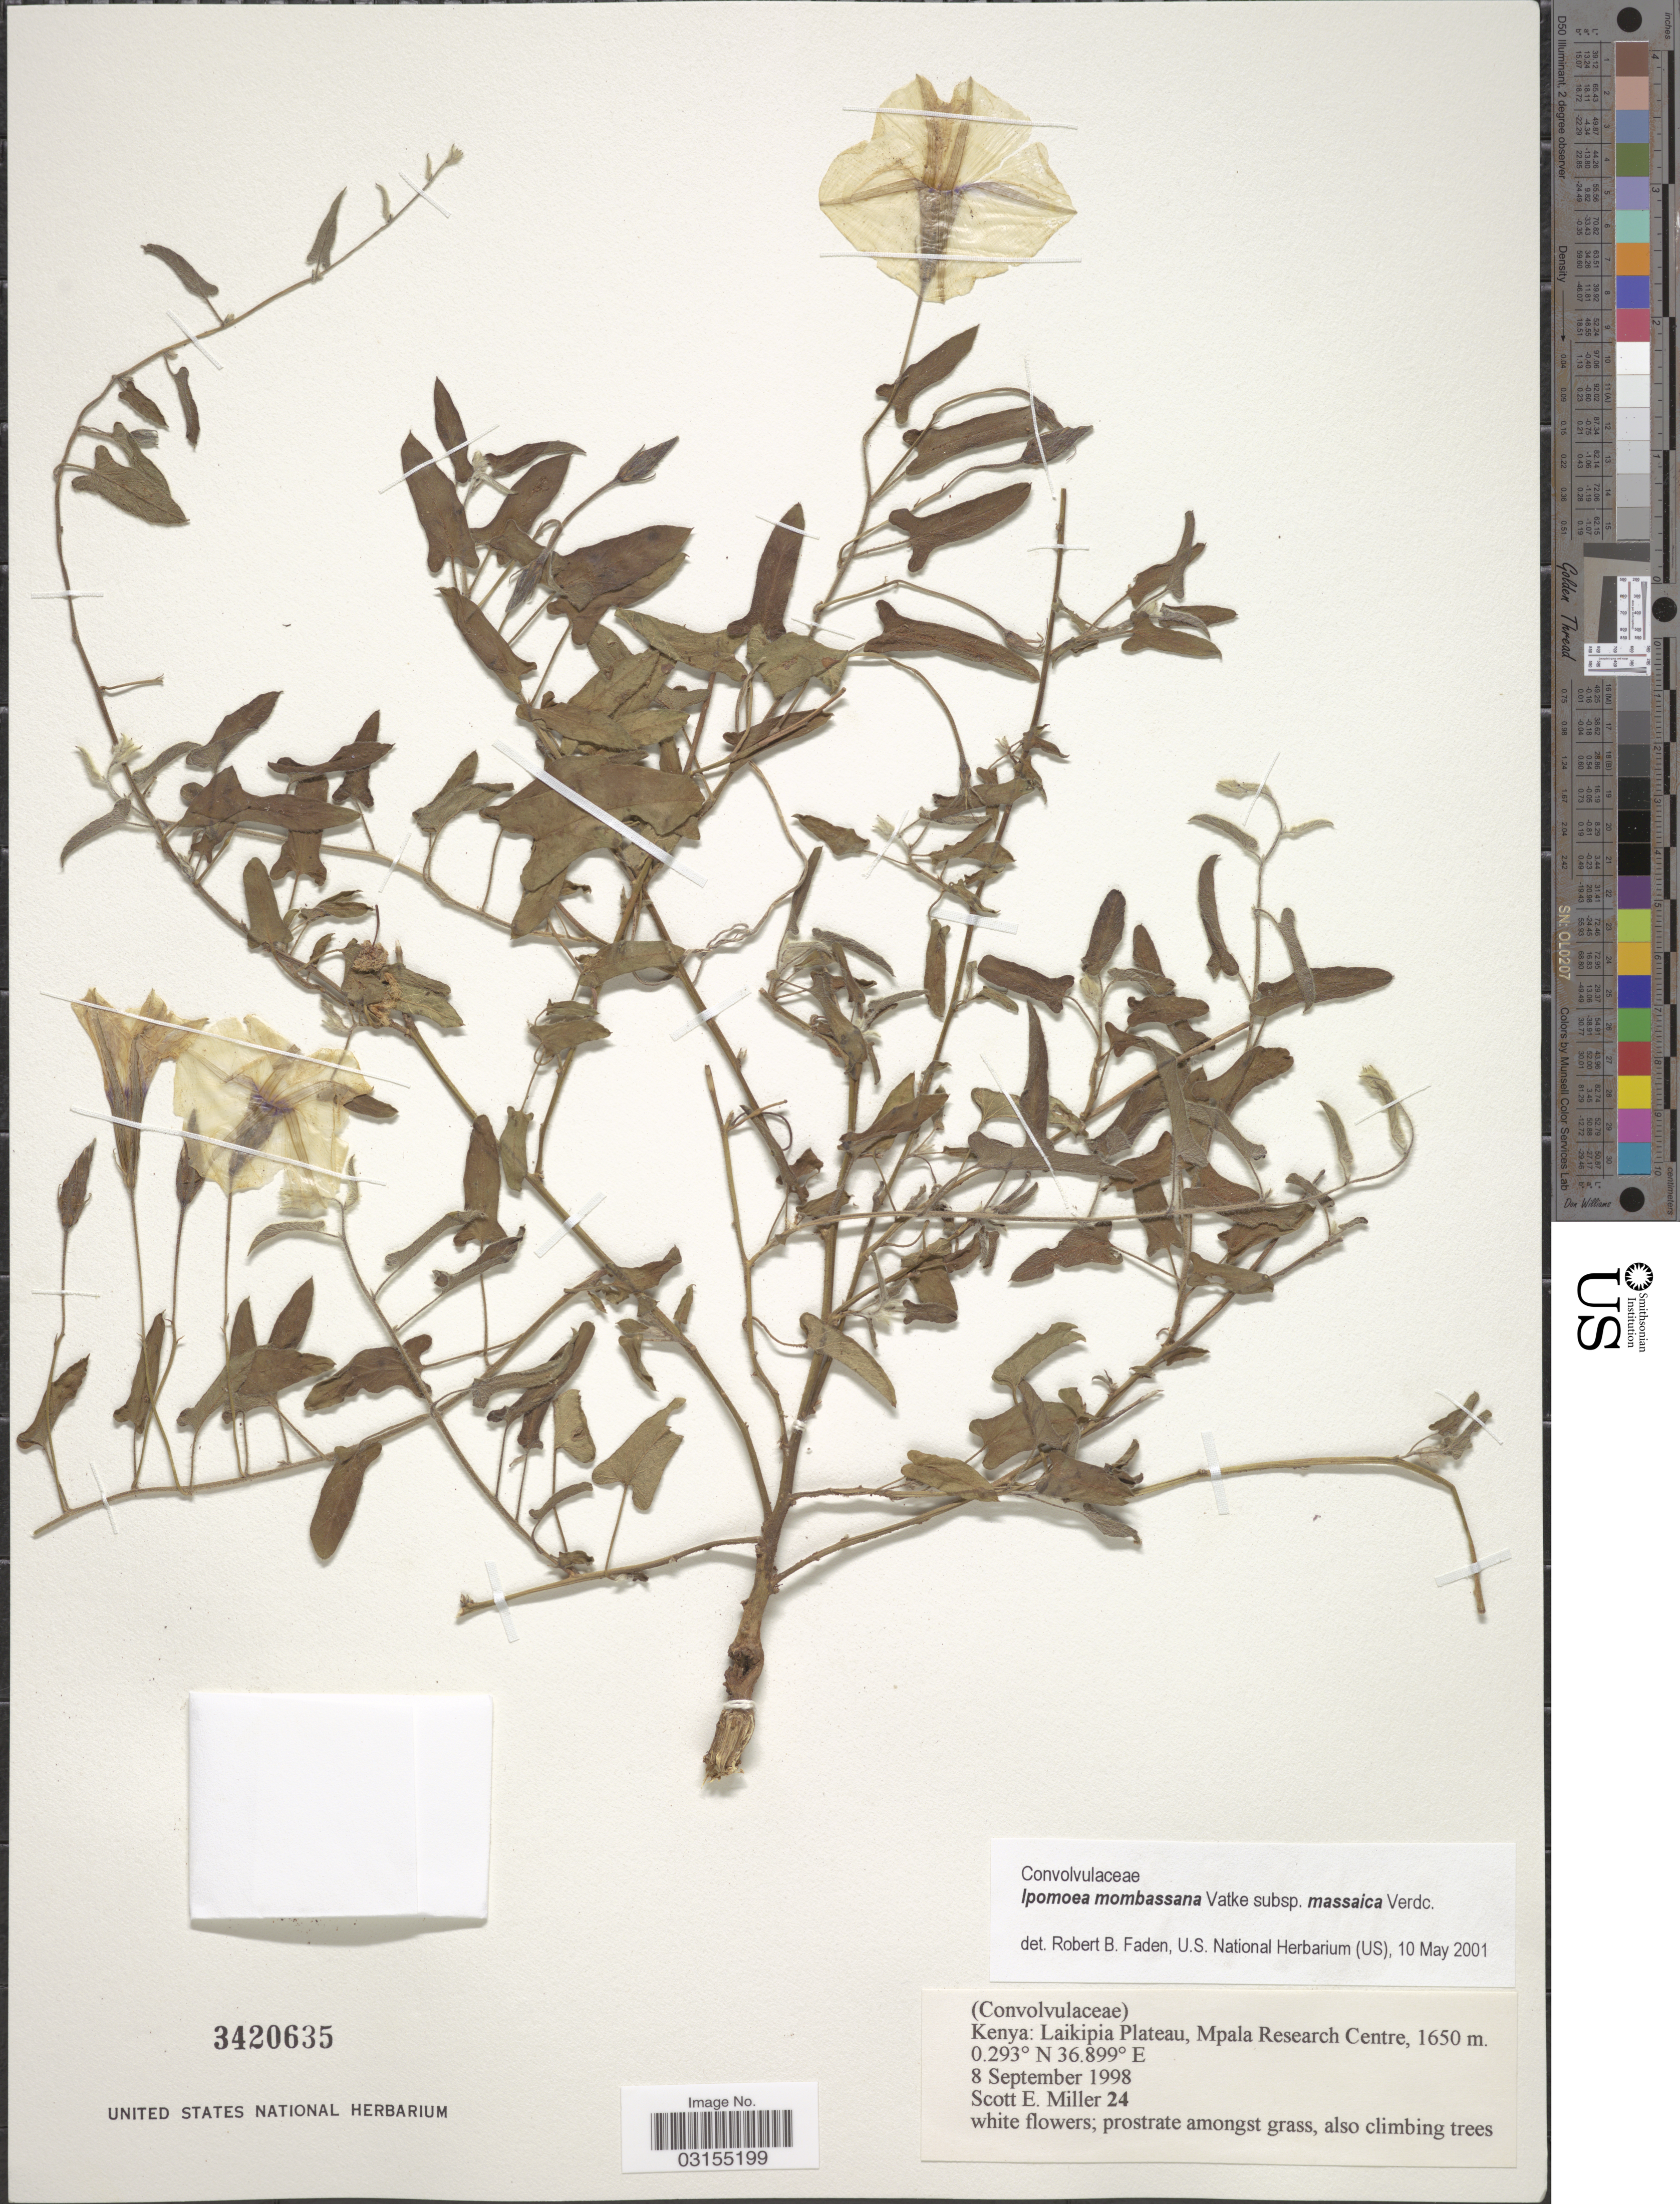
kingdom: Plantae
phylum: Tracheophyta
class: Magnoliopsida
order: Solanales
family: Convolvulaceae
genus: Ipomoea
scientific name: Ipomoea mombassana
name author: Vatke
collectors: S. E. Miller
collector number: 24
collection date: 1998-09-08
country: Kenya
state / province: Laikipia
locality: Laikipia Plateau, Mpala Research Centre.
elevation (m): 1650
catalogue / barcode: US 3420635